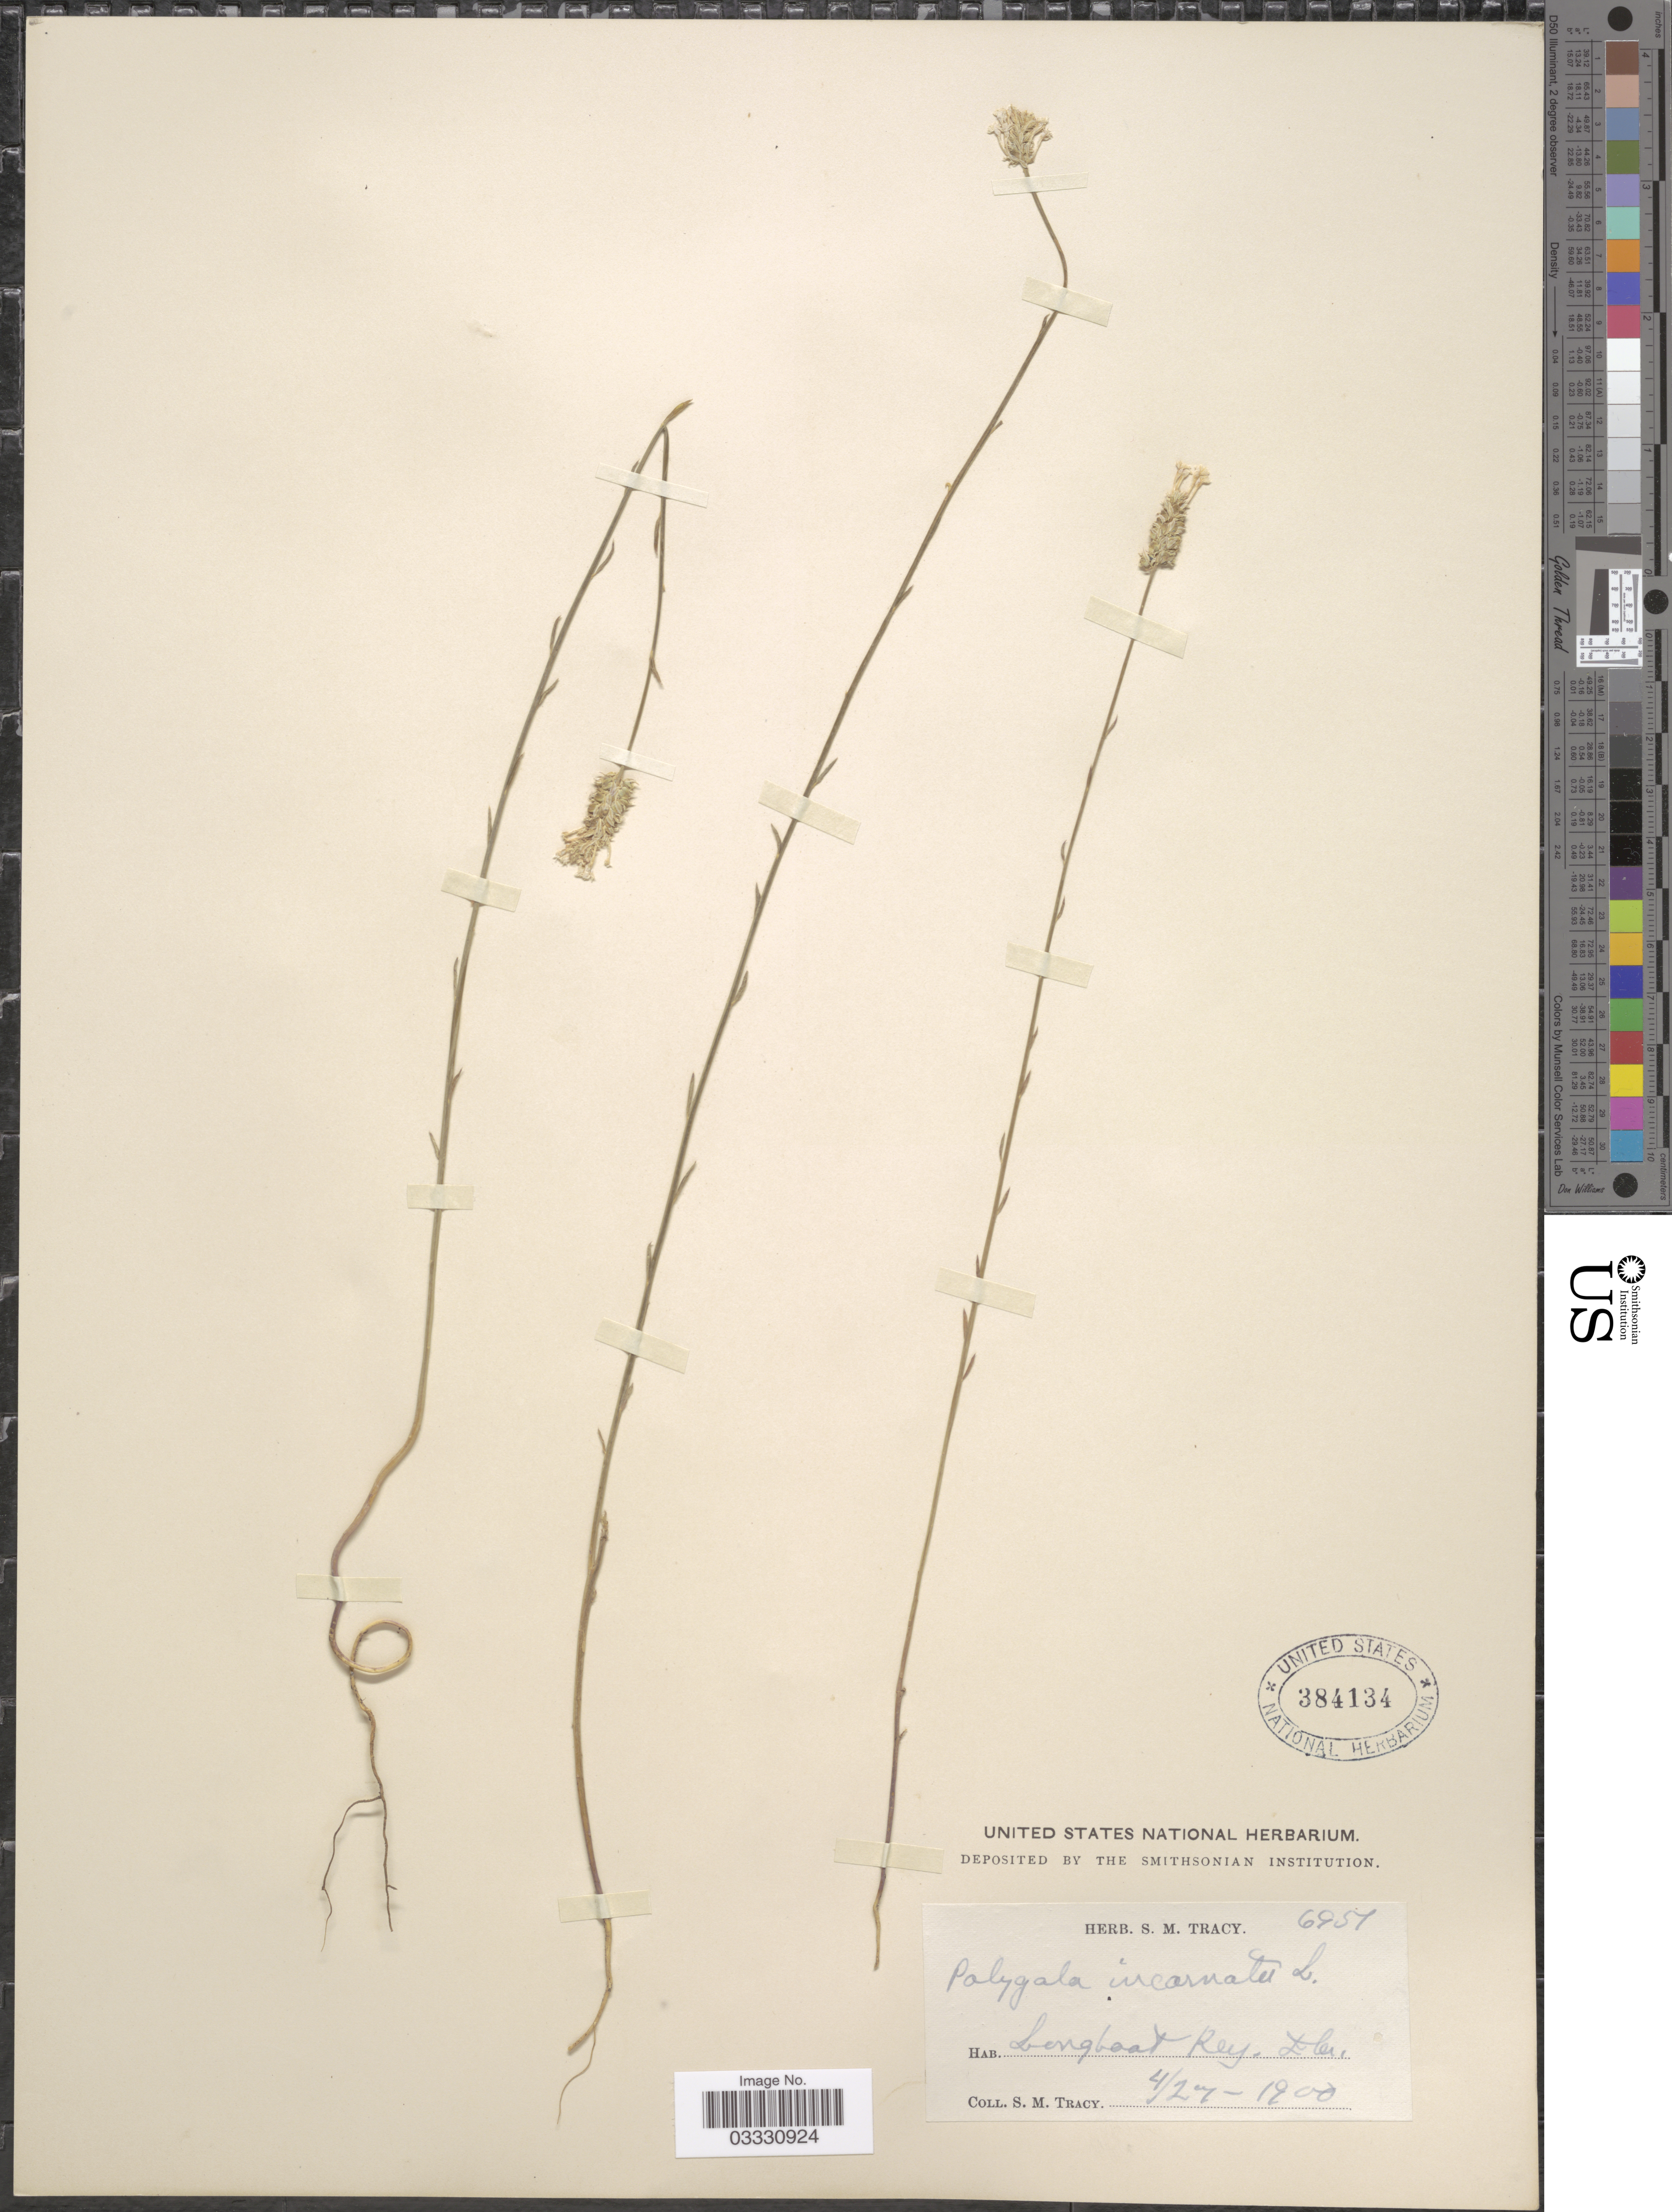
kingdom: Plantae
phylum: Tracheophyta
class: Magnoliopsida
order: Fabales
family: Polygalaceae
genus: Polygala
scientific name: Polygala incarnata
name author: L.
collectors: S. M. Tracy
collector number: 6957*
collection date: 1900-04-27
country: United States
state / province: Florida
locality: Longboat Key.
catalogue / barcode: US 384134